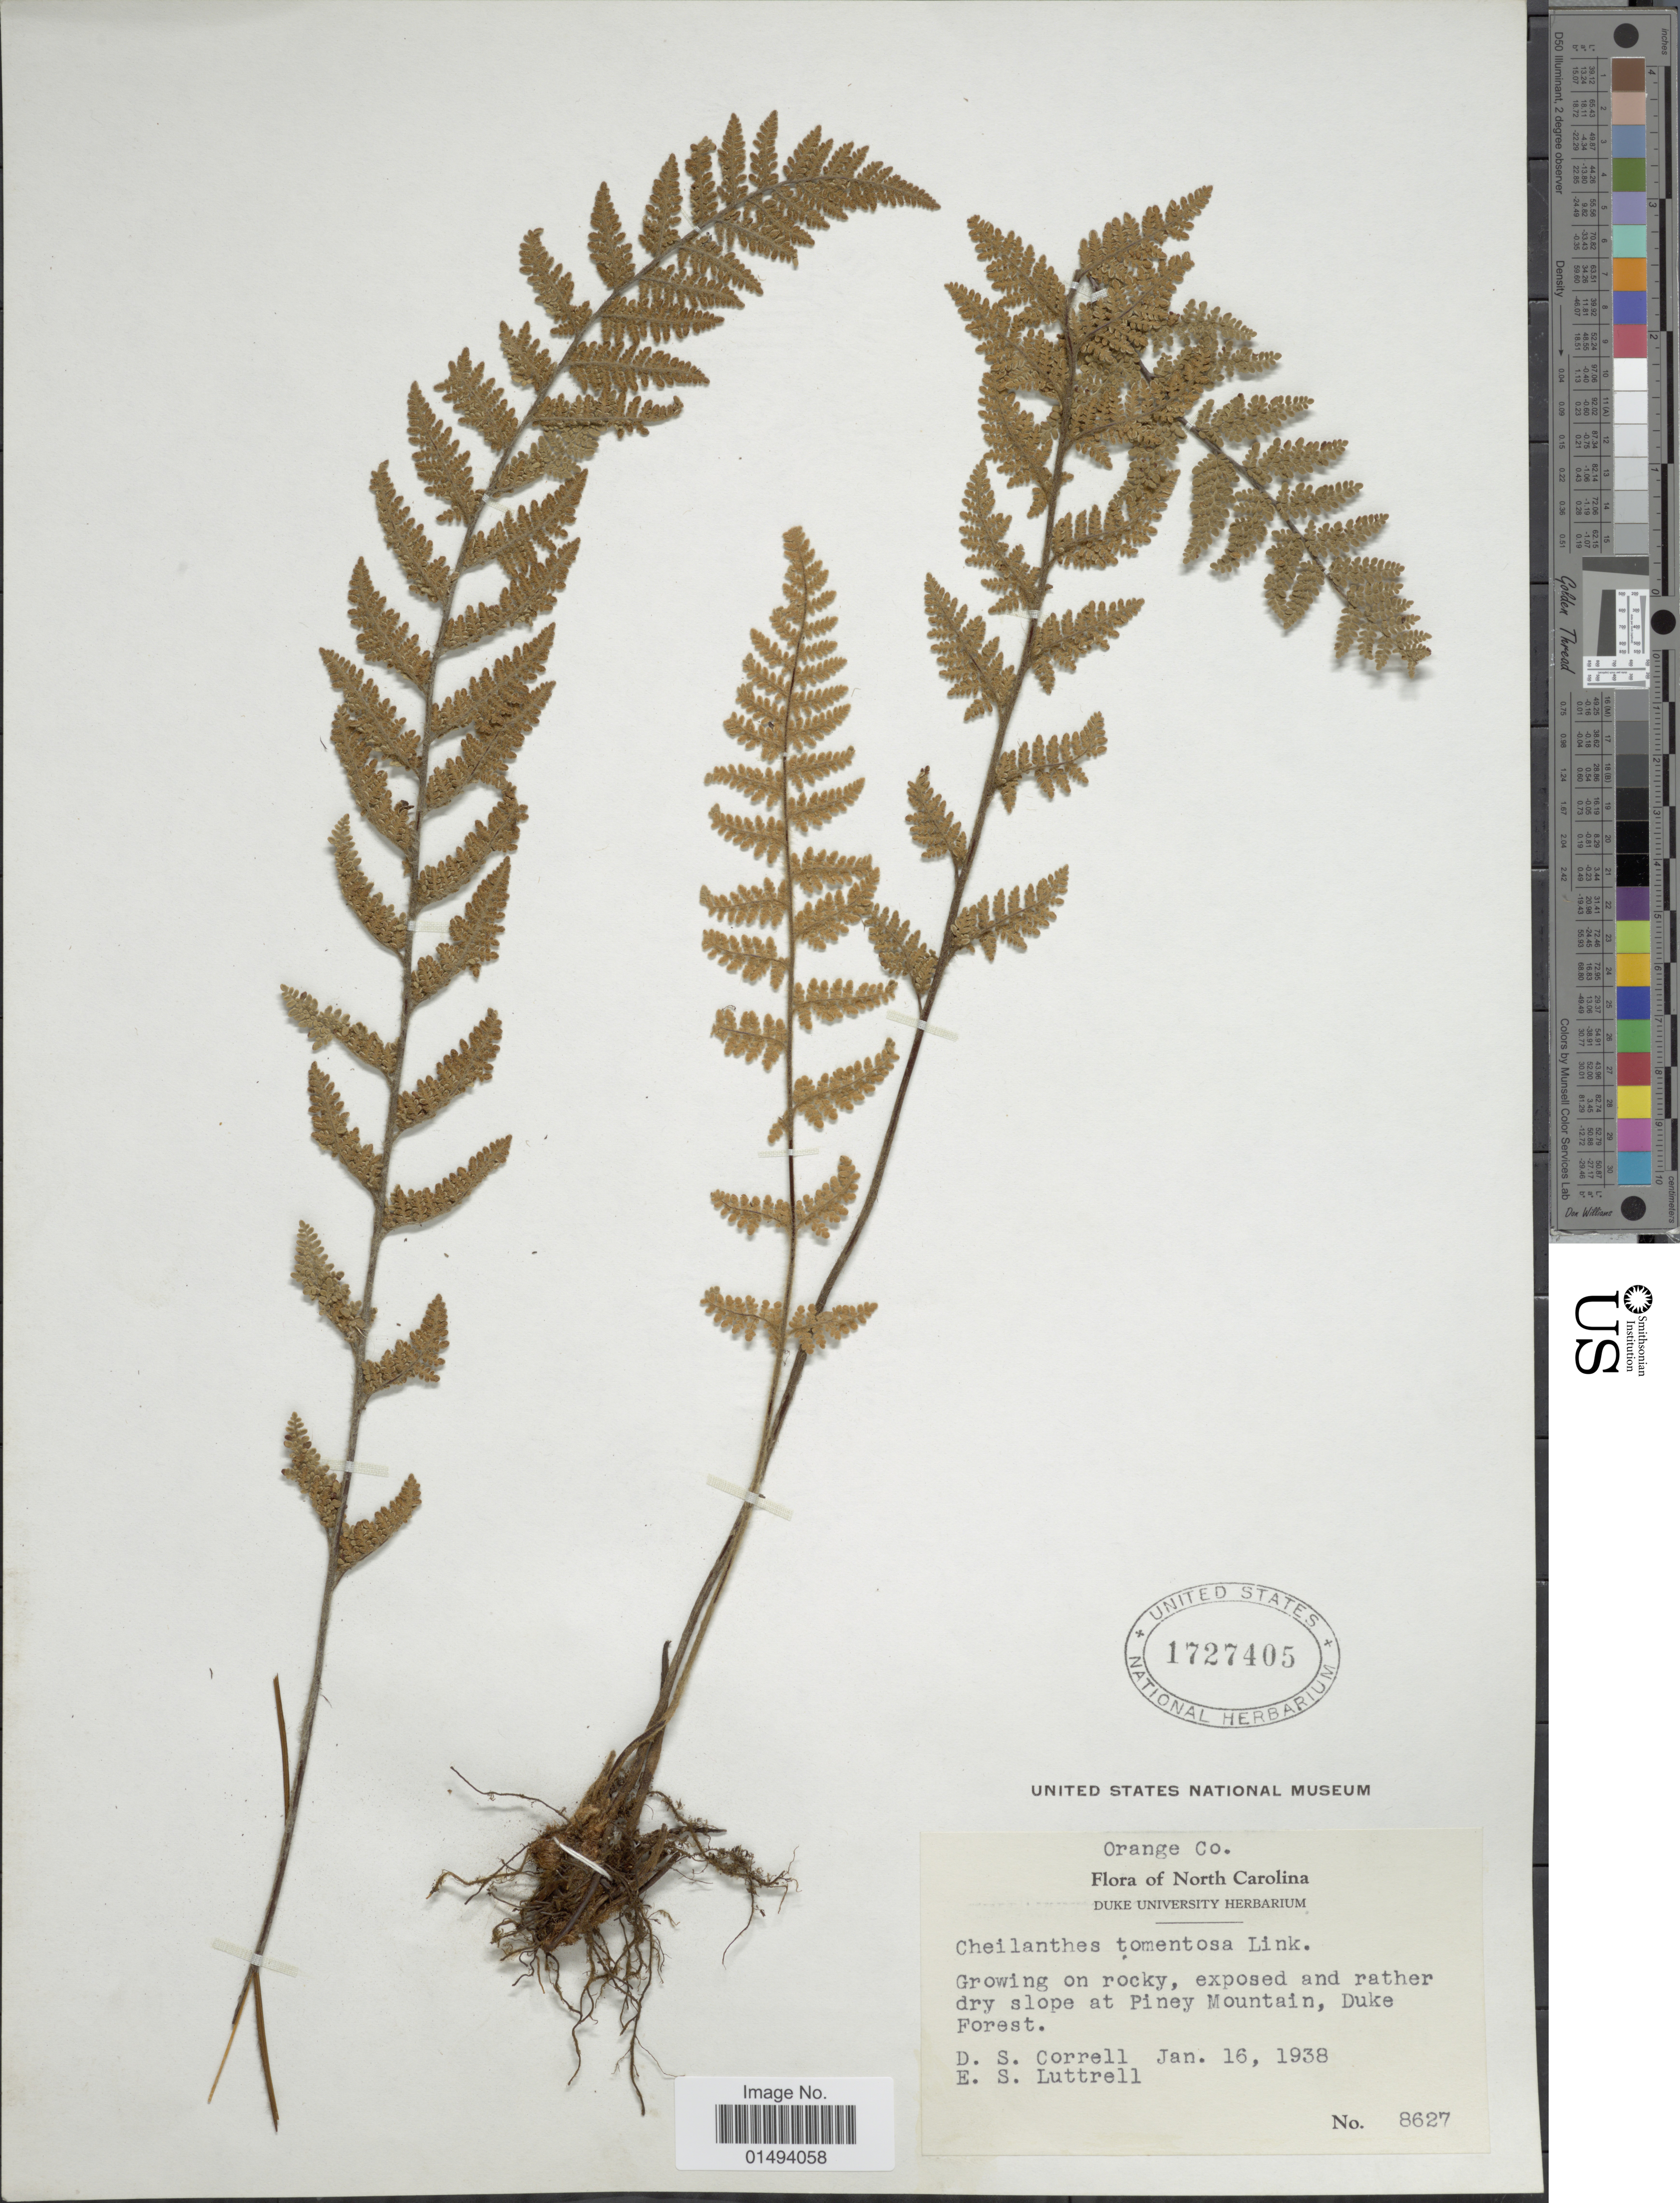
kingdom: Plantae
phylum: Tracheophyta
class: Polypodiopsida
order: Polypodiales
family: Pteridaceae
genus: Myriopteris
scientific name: Myriopteris tomentosa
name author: (Link) Fée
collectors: D. S. Correll & E. Luttrell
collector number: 8627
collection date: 1938-01-16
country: United States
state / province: North Carolina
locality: Orange Co., North Carolina, at Piney Mountain, Duke Forest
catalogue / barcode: US 1727405